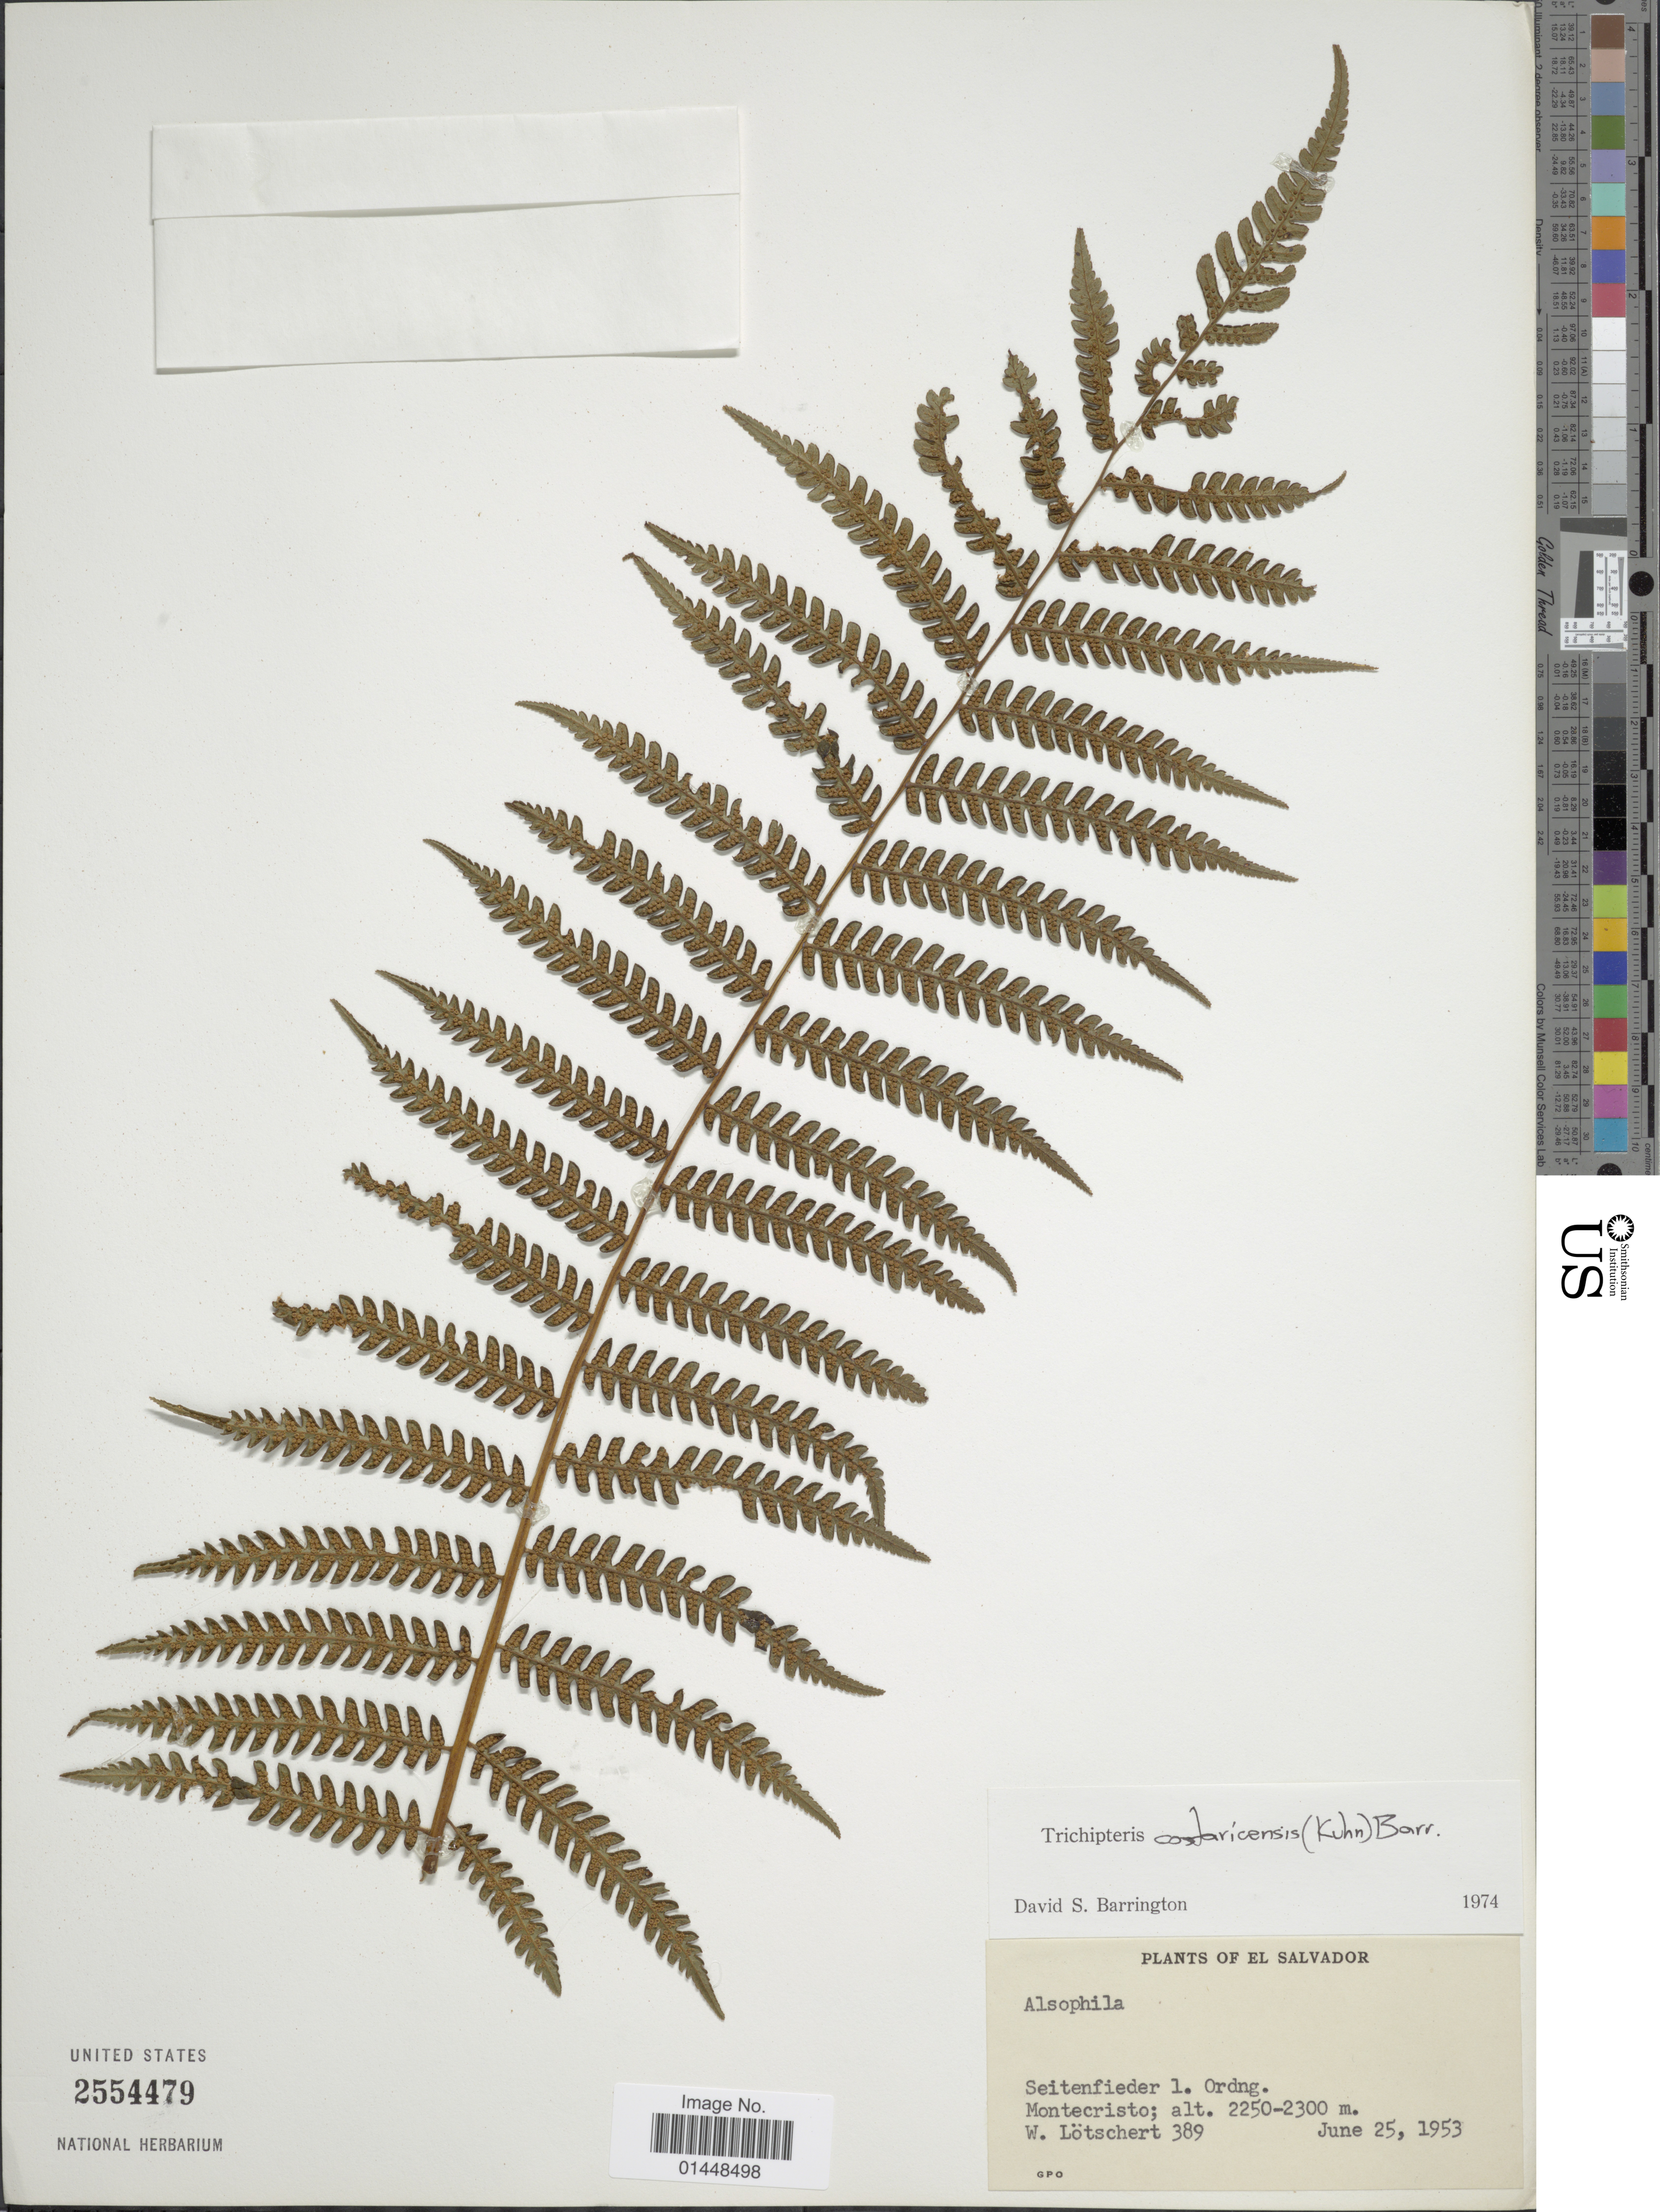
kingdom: Plantae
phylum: Tracheophyta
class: Polypodiopsida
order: Cyatheales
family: Cyatheaceae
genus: Cyathea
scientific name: Cyathea costaricensis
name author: (Kuhn) Domin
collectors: W. Lötschert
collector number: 389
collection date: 1953-06-25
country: El Salvador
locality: Seitenfieder 1. Ordng. Montecristo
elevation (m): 2250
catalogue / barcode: US 2554479